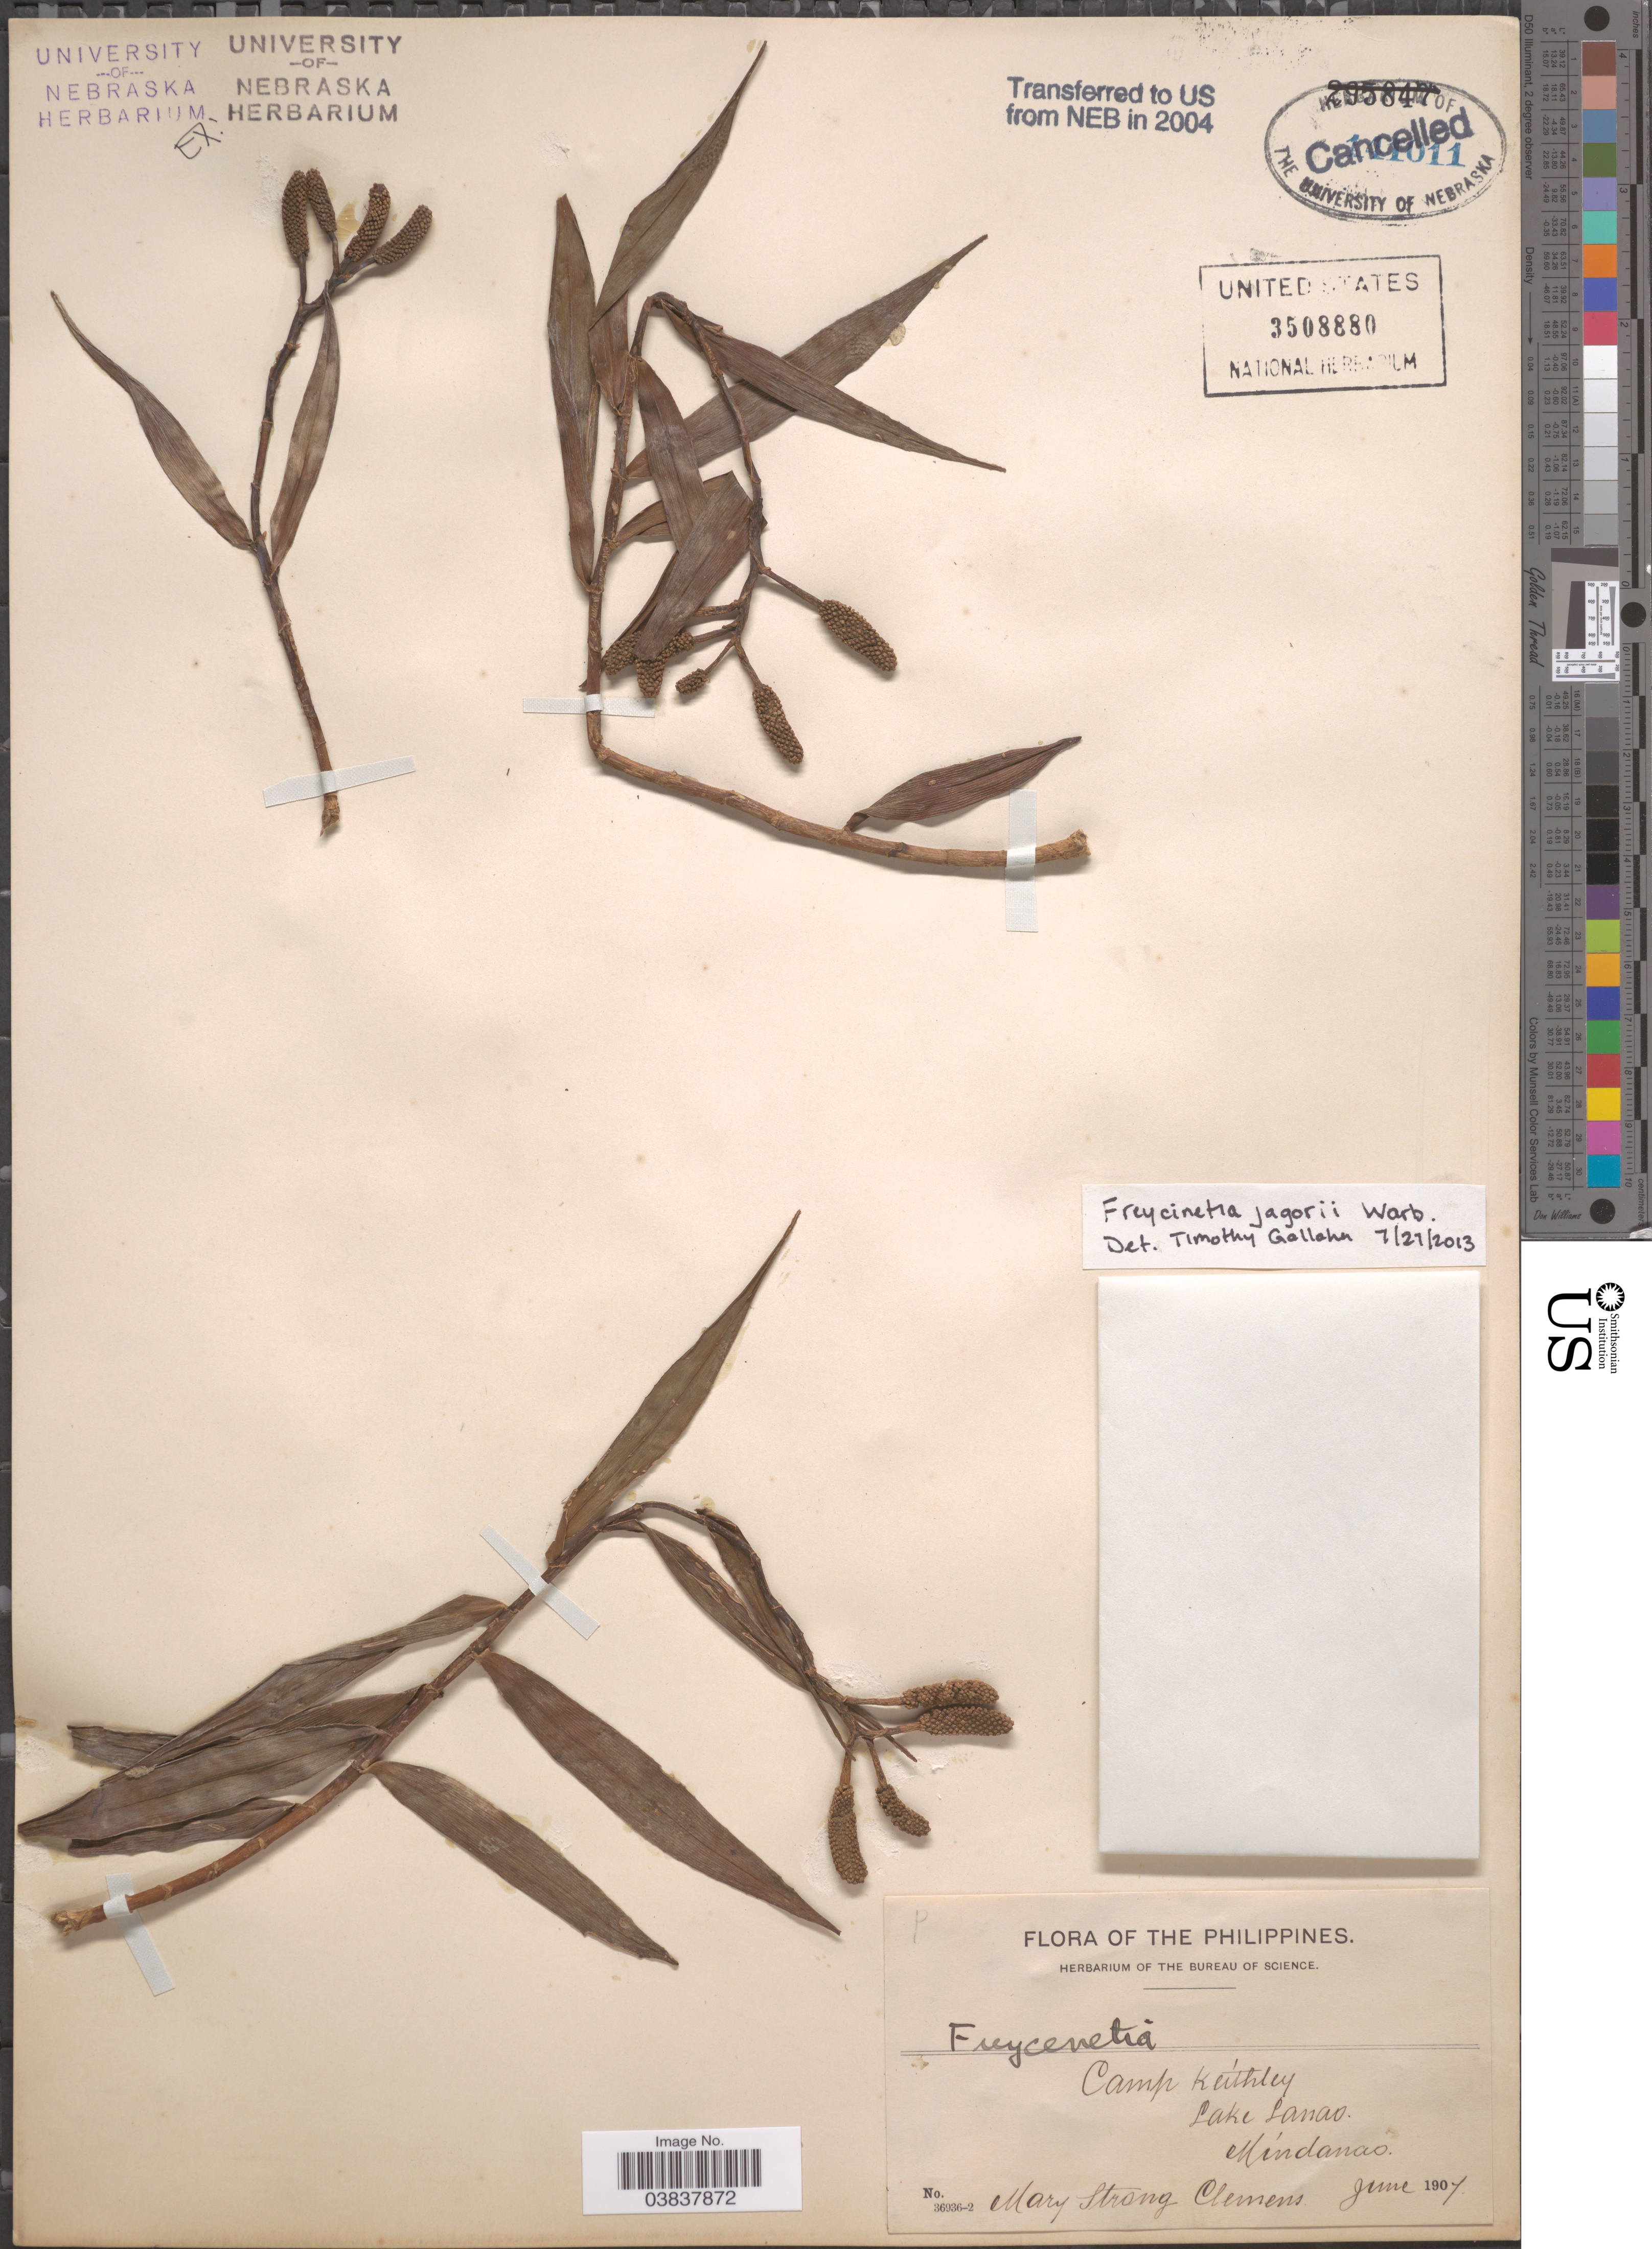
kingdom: Plantae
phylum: Tracheophyta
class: Liliopsida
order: Pandanales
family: Pandanaceae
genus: Freycinetia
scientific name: Freycinetia jagorii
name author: Warb.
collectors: M. S. Clemens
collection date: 1907-06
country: Philippines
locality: Camp Keithley, Lake Lanao, Mindanao.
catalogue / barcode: US 3508880